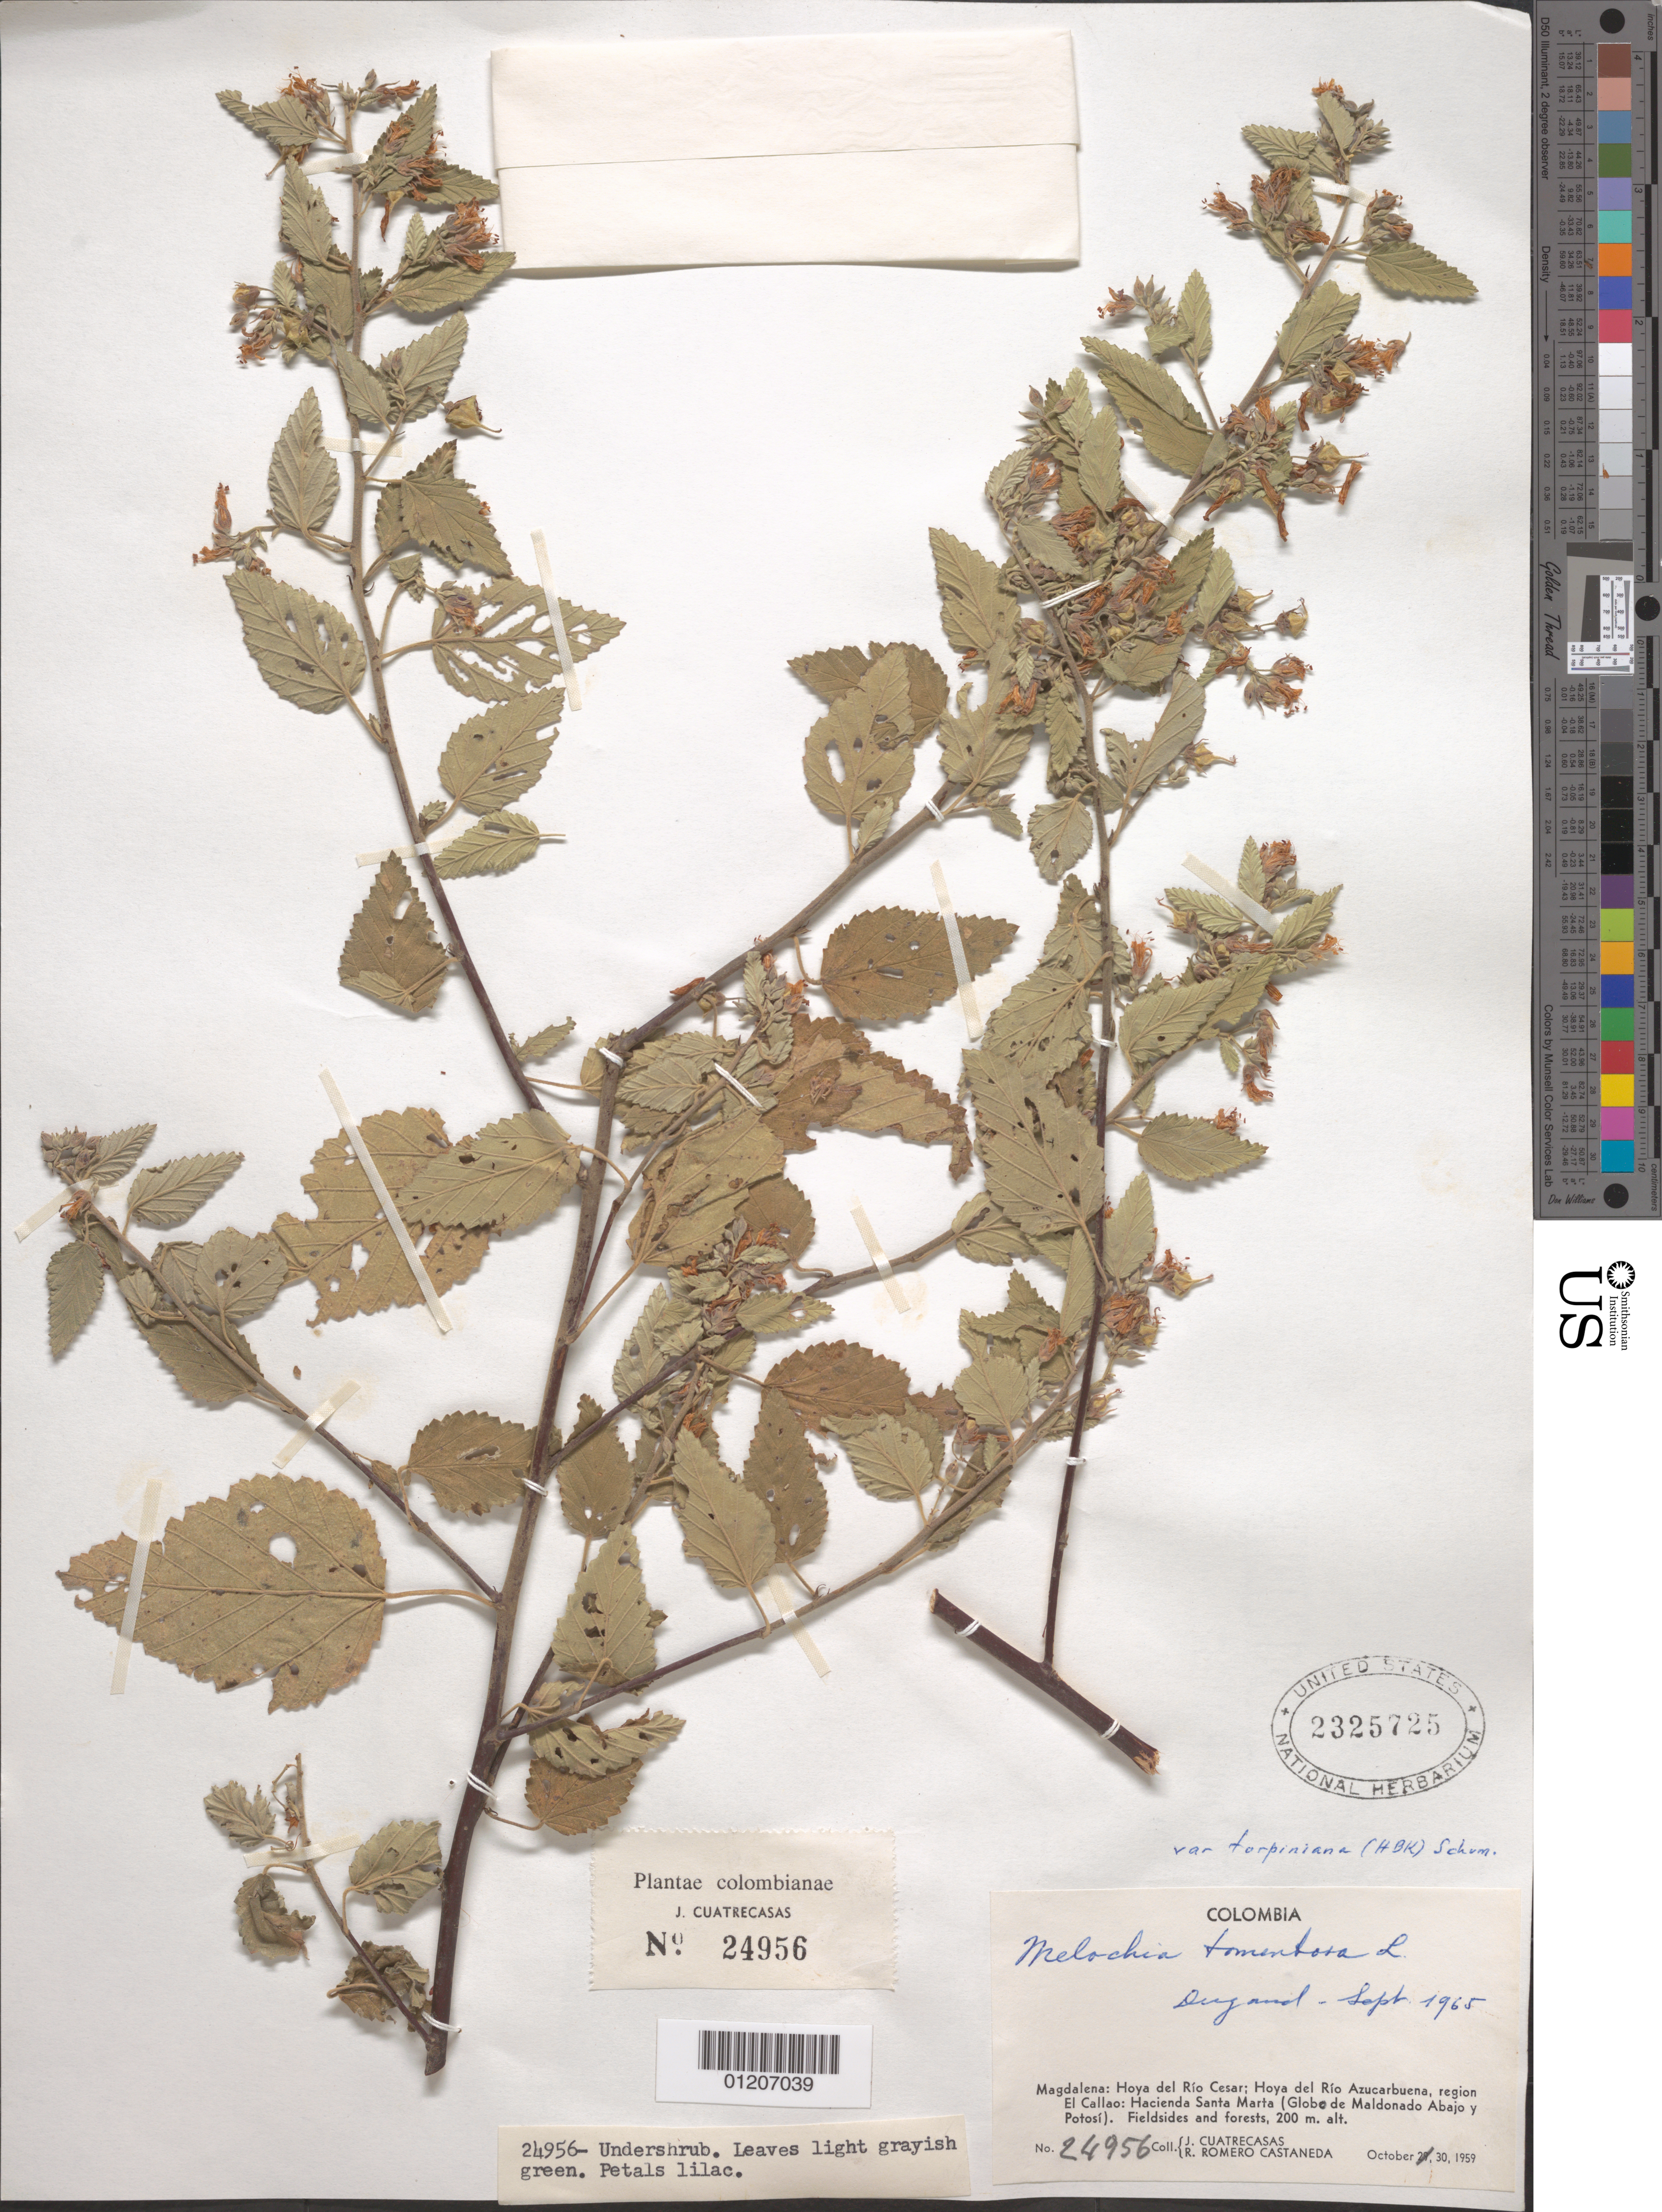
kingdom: Plantae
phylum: Tracheophyta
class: Magnoliopsida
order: Malvales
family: Malvaceae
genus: Melochia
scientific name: Melochia tomentosa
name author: L.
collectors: J. Cuatrecasas & R. Romero Castañeda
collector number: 24956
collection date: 1959-10-30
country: Colombia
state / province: Magdalena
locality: Hoya del Río Cesar; Hoya del Río Azucarbuena, region El Callao: Hacienda Santa Marta (Globo de Maldonado Abajo y Potosí).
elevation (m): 200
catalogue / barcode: US 2325725